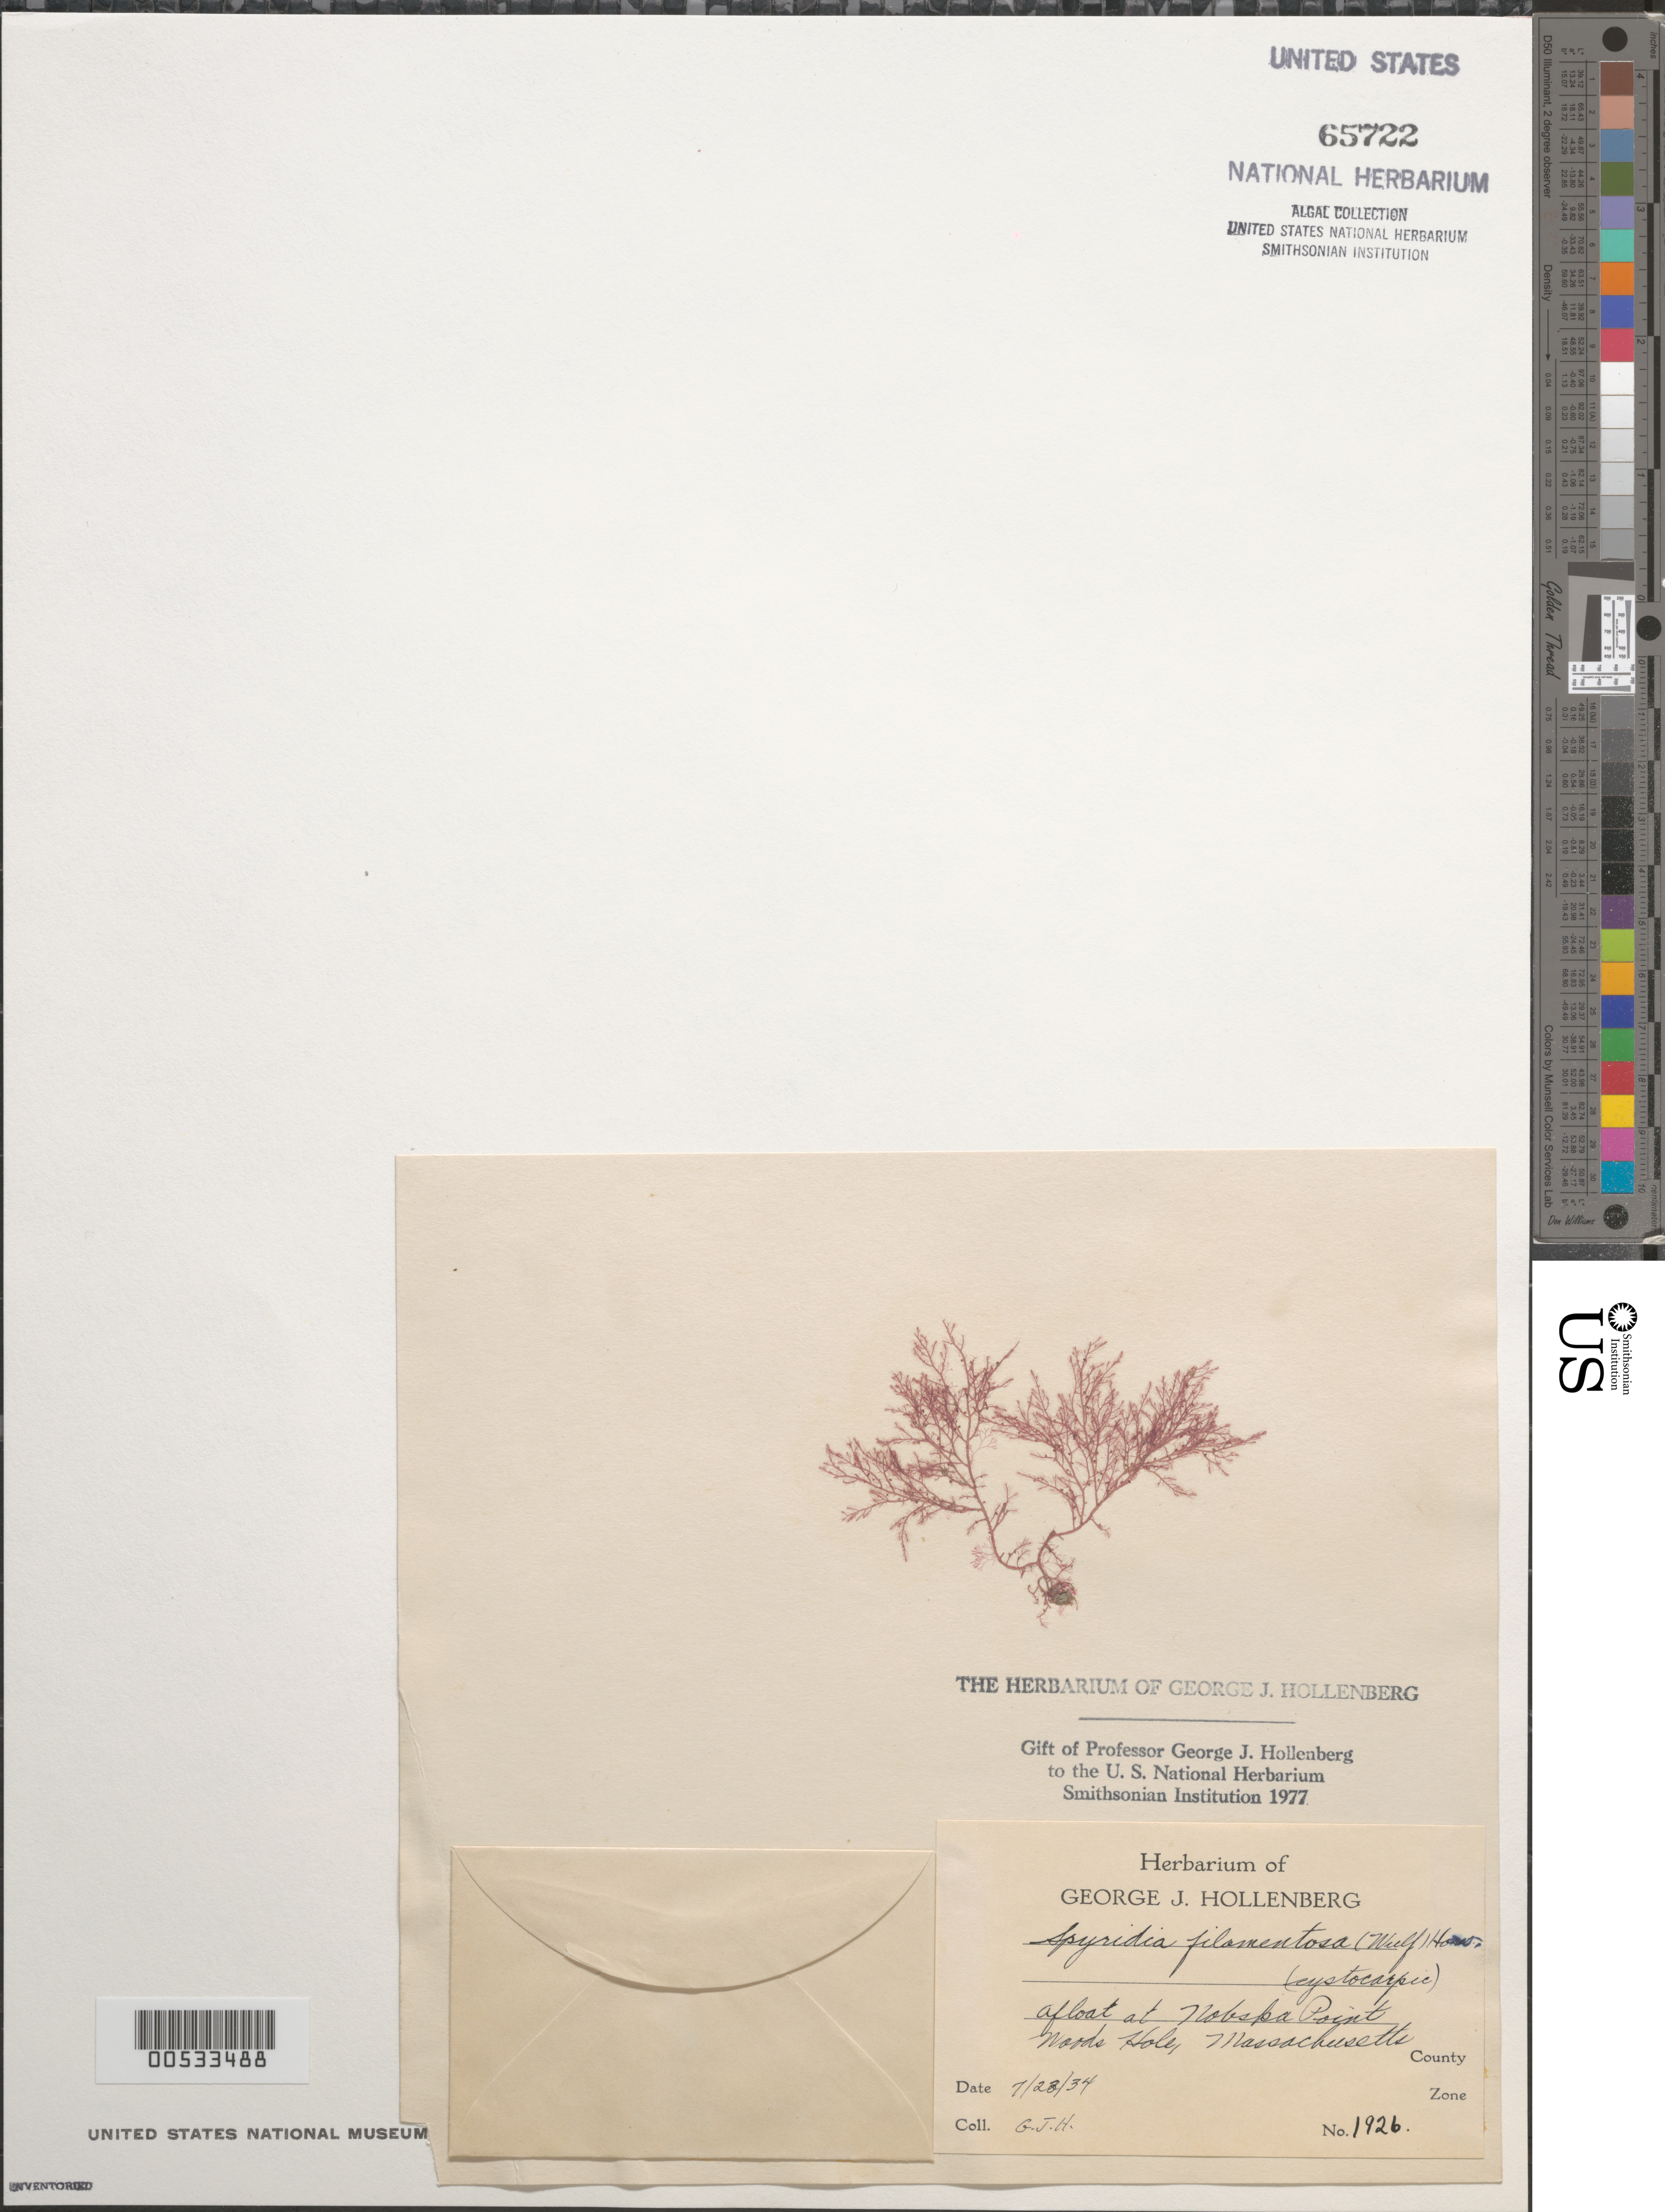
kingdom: Plantae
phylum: Rhodophyta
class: Florideophyceae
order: Ceramiales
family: Spyridiaceae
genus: Spyridia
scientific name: Spyridia filamentosa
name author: (Wulfen) Harv.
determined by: Hollenberg, George J.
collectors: G. Hollenberg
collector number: GJH 1926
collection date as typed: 23 Jul 1934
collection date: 1934-07-23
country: United States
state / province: Massachusetts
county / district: Barnstable County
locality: Woods Hole, Nobska Point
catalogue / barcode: US 65722